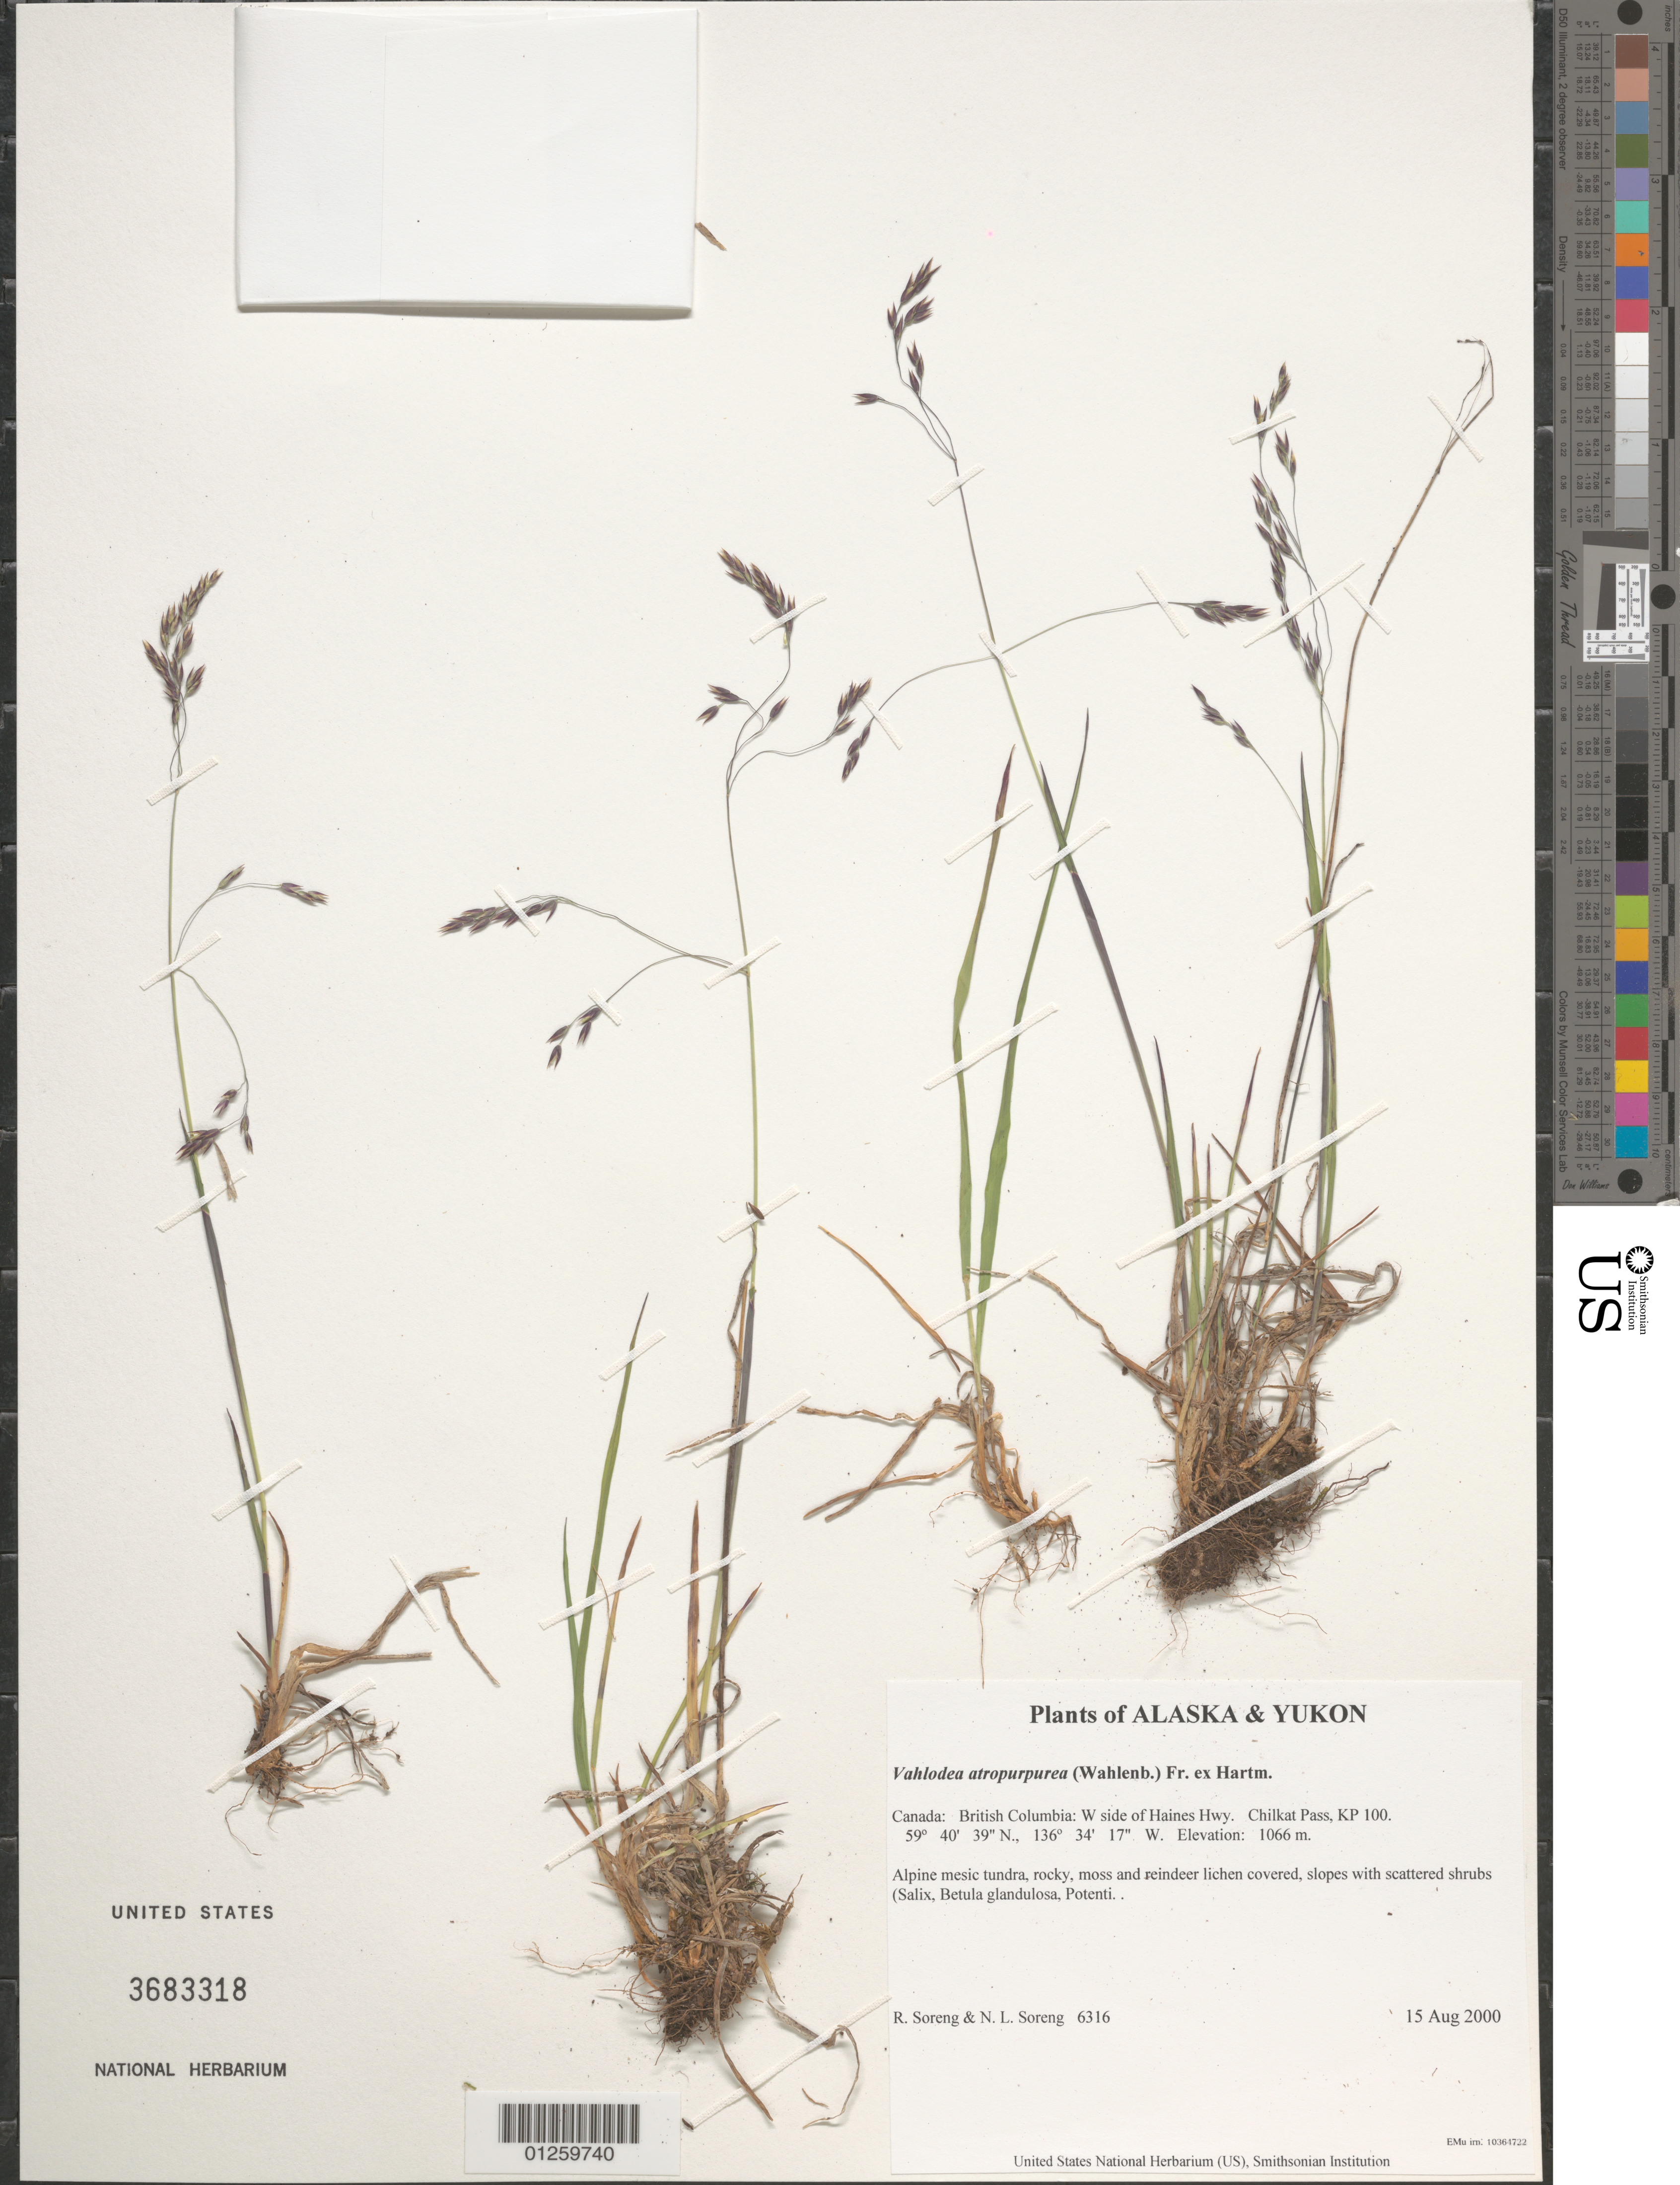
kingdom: Plantae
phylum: Tracheophyta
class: Liliopsida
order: Poales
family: Poaceae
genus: Vahlodea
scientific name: Vahlodea atropurpurea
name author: (Wahlenb.) Fr. ex Hartm.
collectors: R. J. Soreng & N. L. Soreng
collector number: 6316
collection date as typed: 15 Aug 2000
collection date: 2000-08-15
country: Canada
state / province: British Columbia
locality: W side of Haines Hwy. Chilkat Pass, KP 100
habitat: Alpine mesic tundra, rocky, moss and reindeer lichen covered, slopes with scattered shrubs (Salix, Betula glandulosa, Potenti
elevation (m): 1066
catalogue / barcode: US 3683318